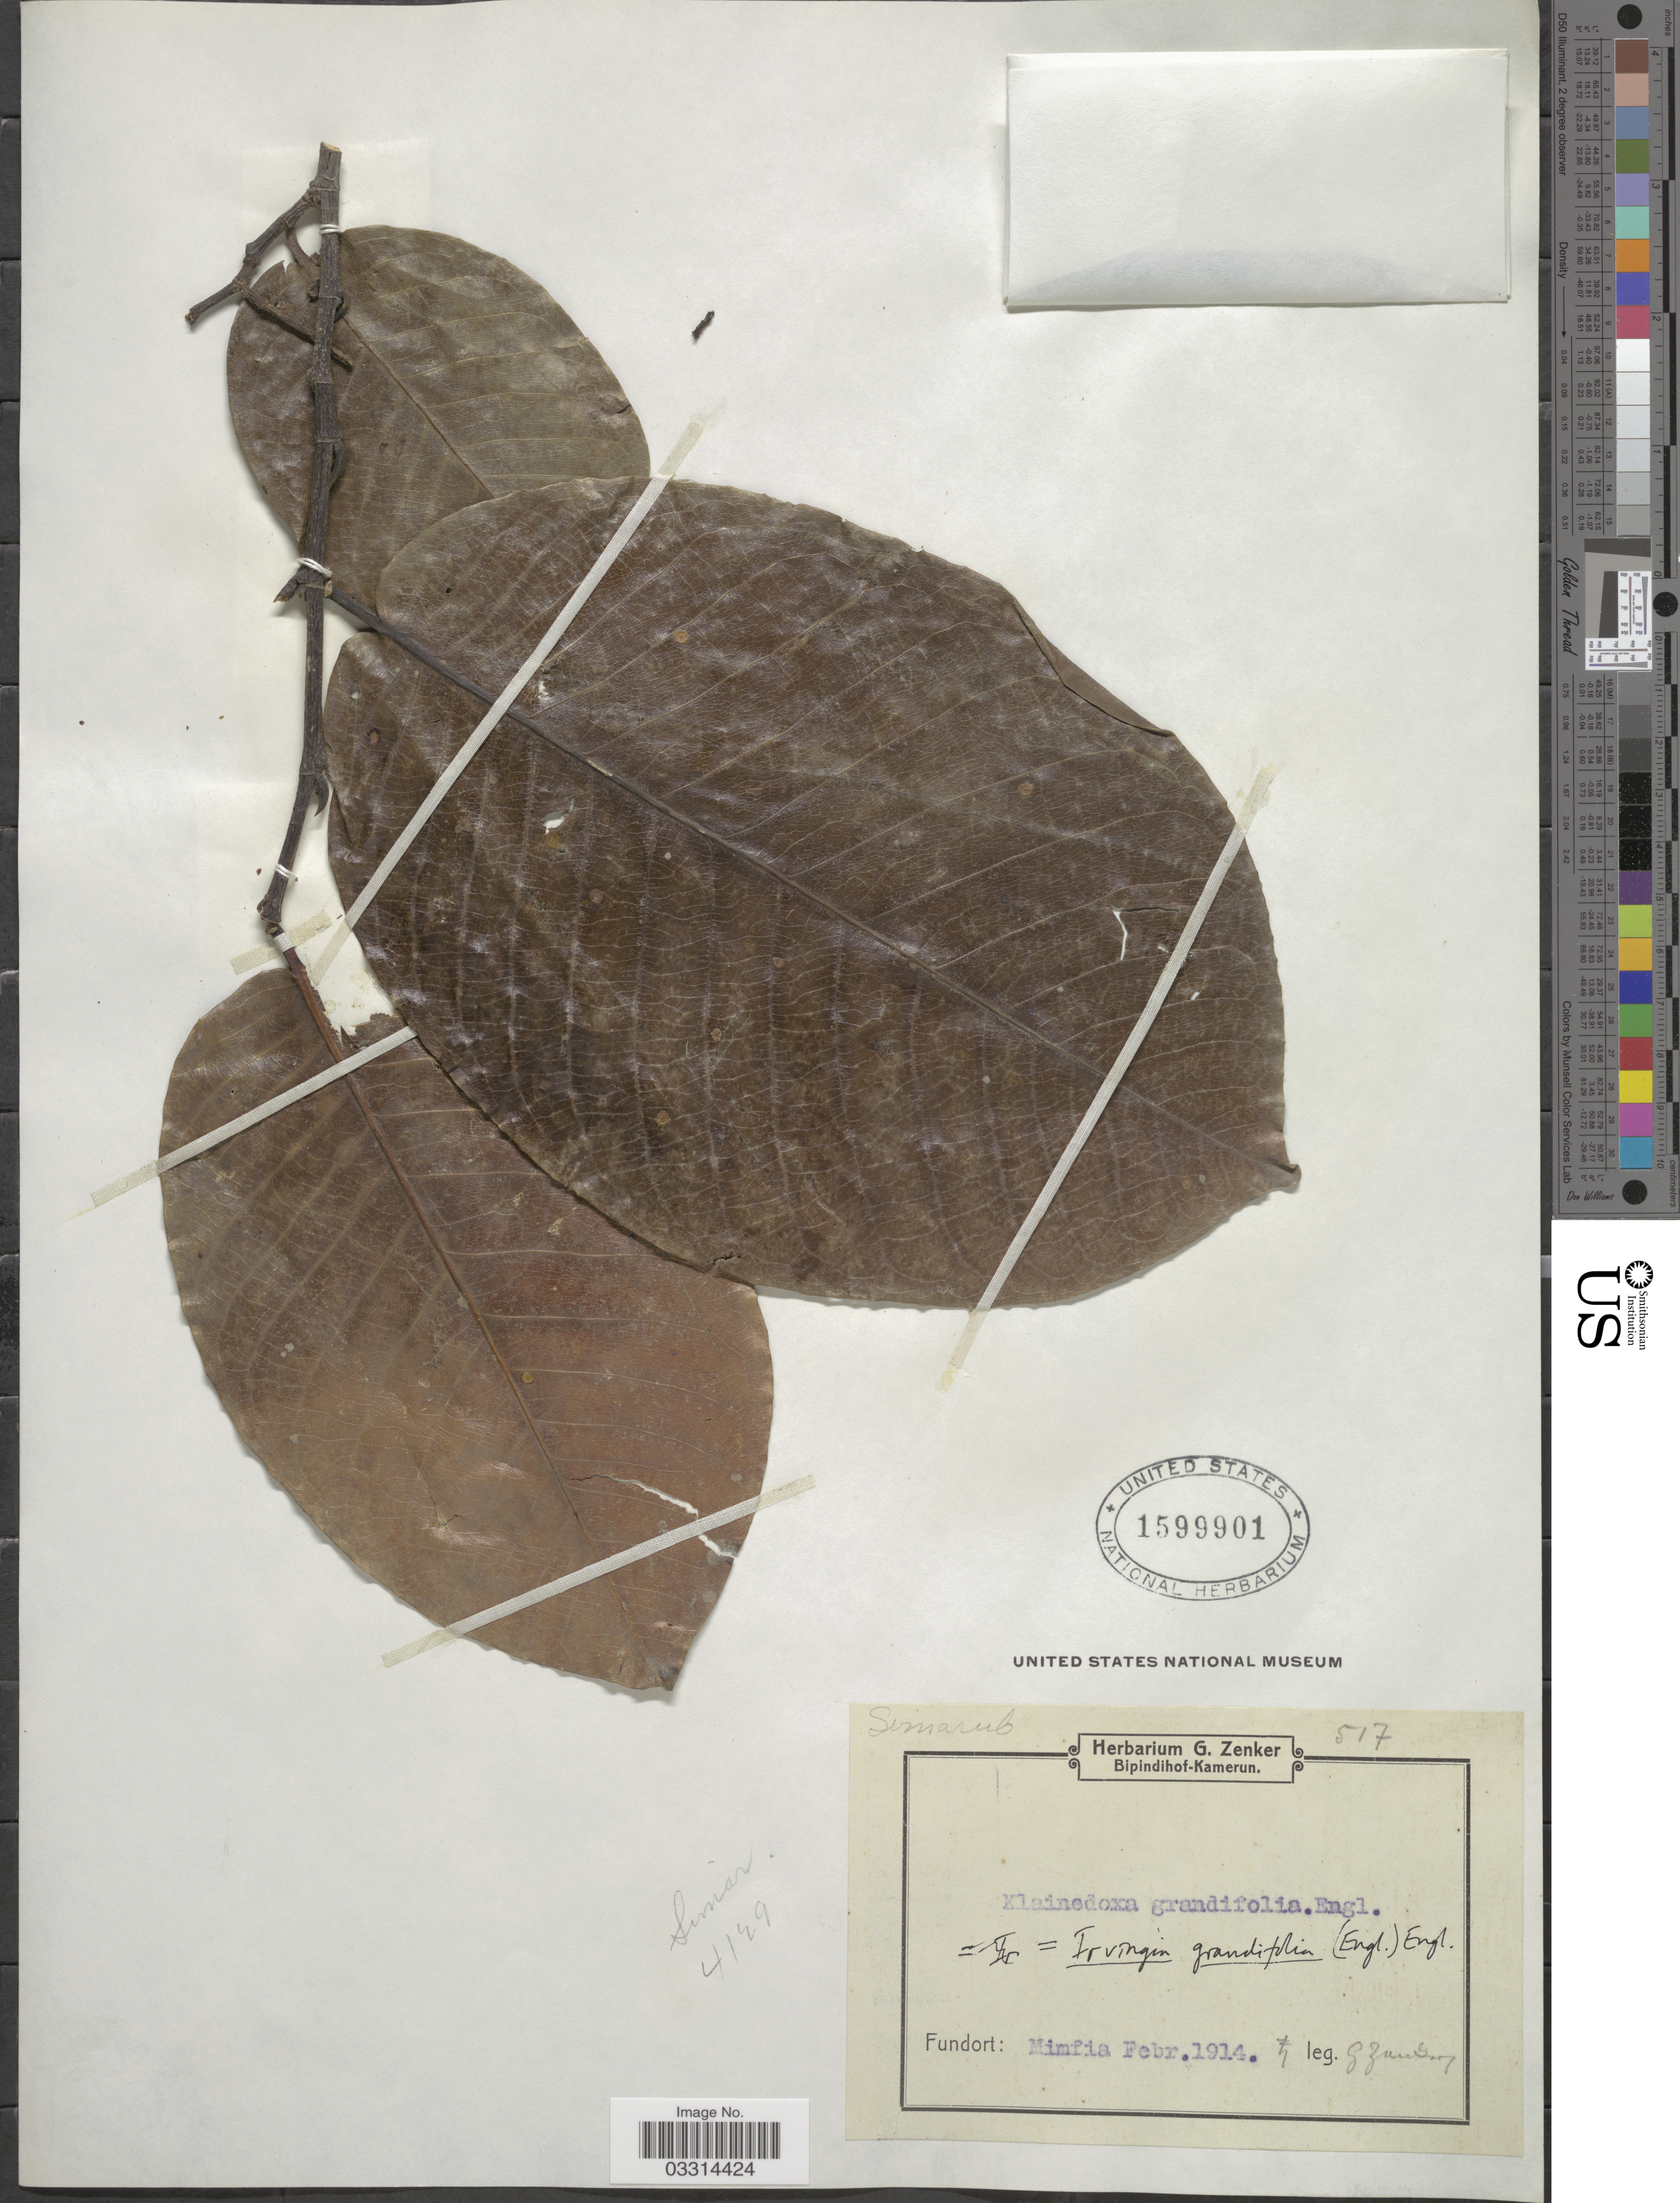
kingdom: Plantae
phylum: Tracheophyta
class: Magnoliopsida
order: Malpighiales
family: Irvingiaceae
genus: Irvingia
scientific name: Irvingia grandifolia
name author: (Engl.) Engl.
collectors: G. A. Zenker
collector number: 517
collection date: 1914-02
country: Cameroon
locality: Mimfia.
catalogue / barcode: US 1599901